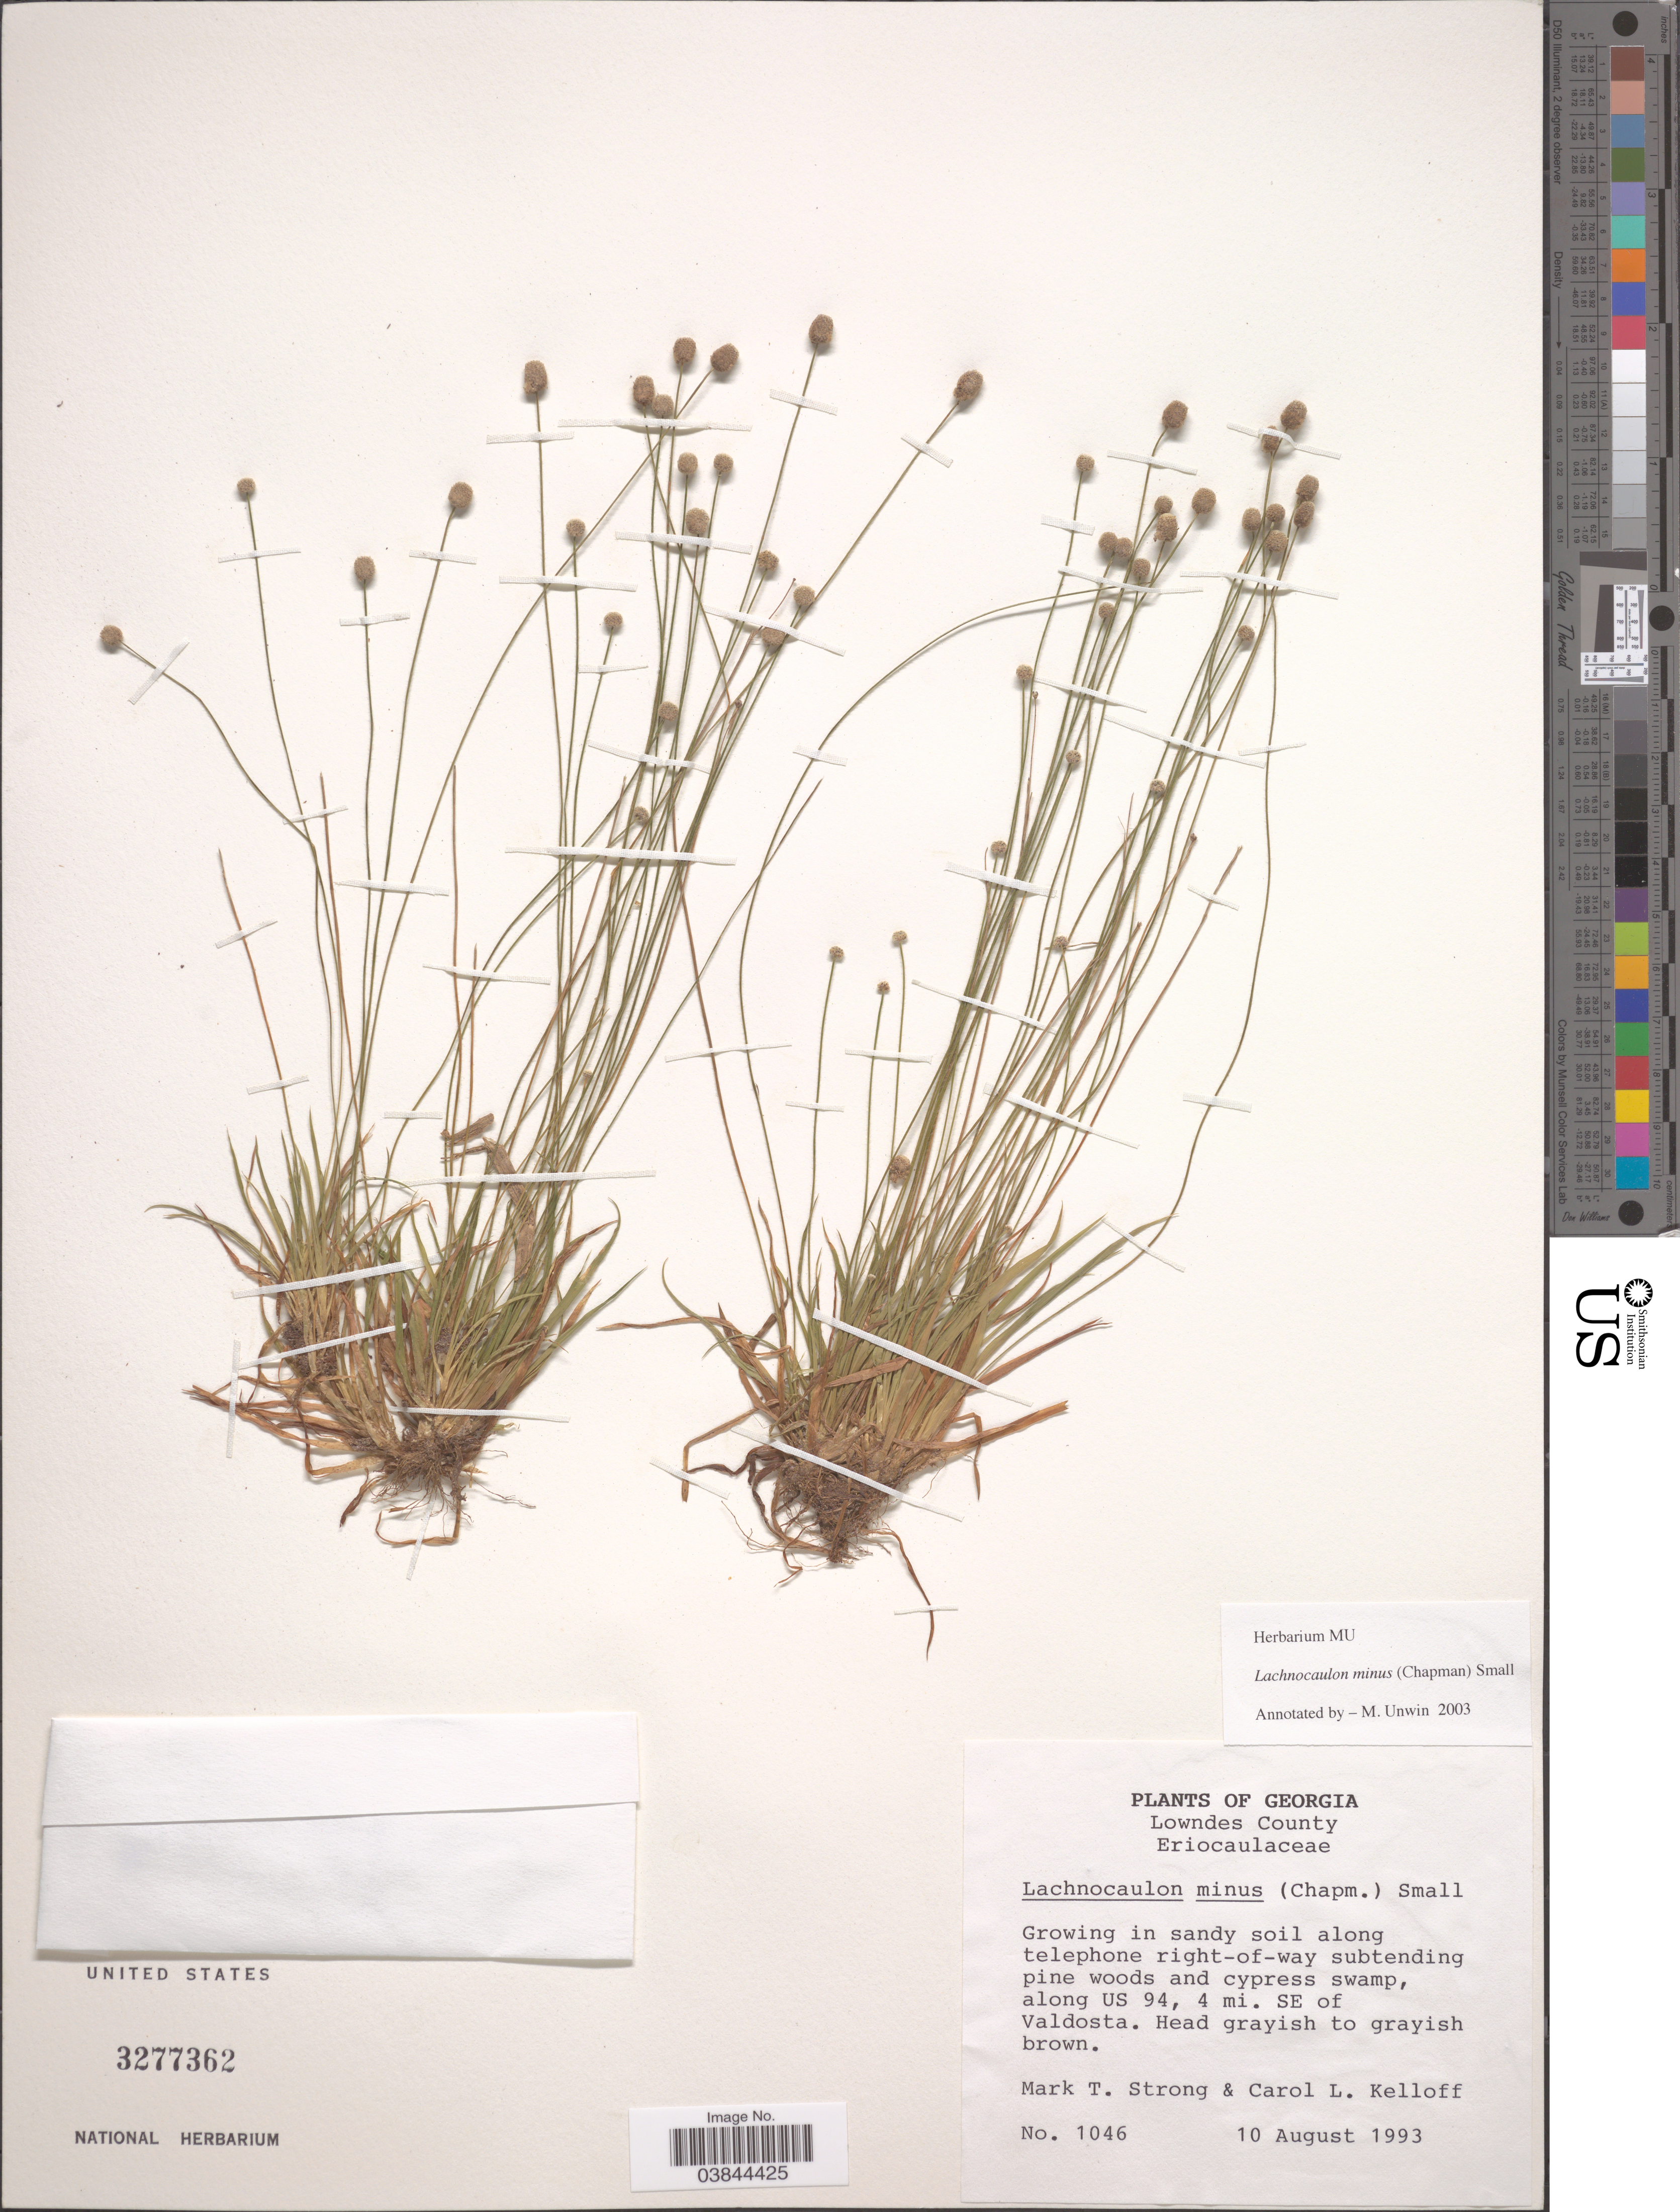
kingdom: Plantae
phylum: Tracheophyta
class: Liliopsida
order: Poales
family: Eriocaulaceae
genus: Lachnocaulon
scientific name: Lachnocaulon minus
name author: (Chapm.) Small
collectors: M. T. Strong & C. L. Kelloff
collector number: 1046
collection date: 1993-08-10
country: United States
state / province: Georgia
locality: Lowndes County. Along US 94, 4 mi. SE of Valdosta.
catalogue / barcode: US 3277362